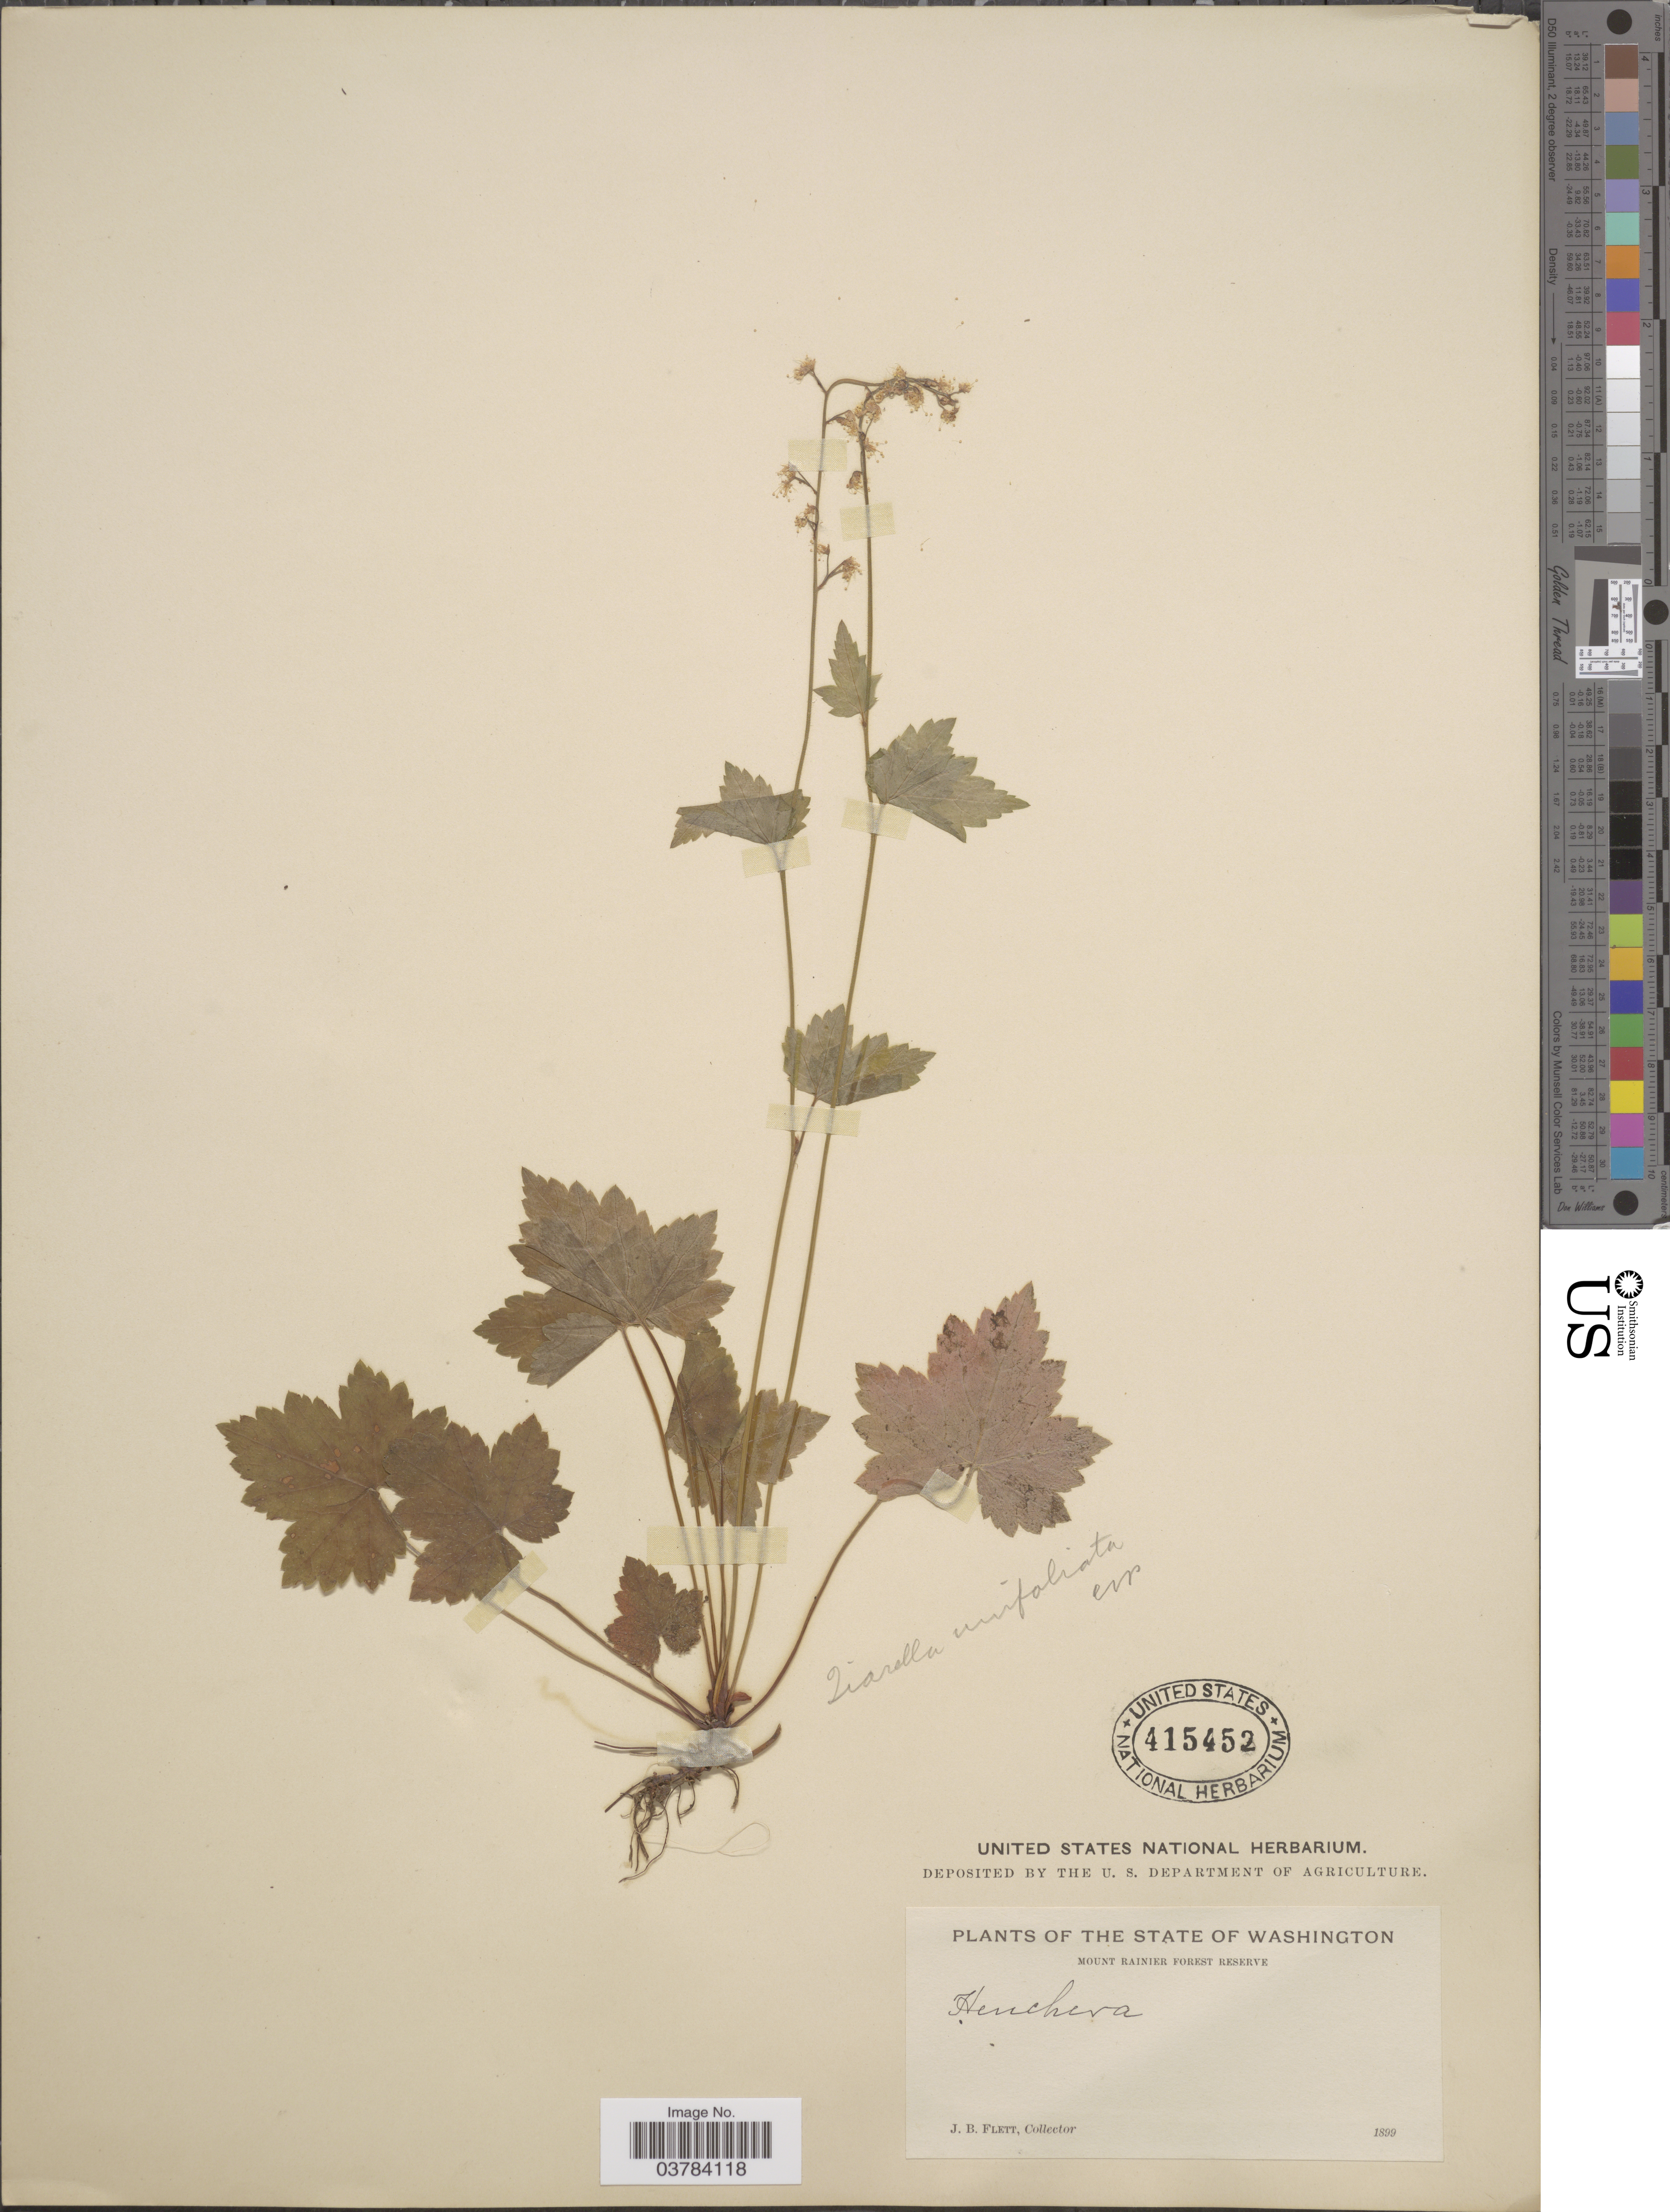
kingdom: Plantae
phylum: Tracheophyta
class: Magnoliopsida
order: Saxifragales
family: Saxifragaceae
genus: Tiarella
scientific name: Tiarella unifoliata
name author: Hook.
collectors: J. Flett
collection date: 1899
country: United States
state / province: Washington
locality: Mount Rainier Forest Reserve.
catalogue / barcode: US 415452